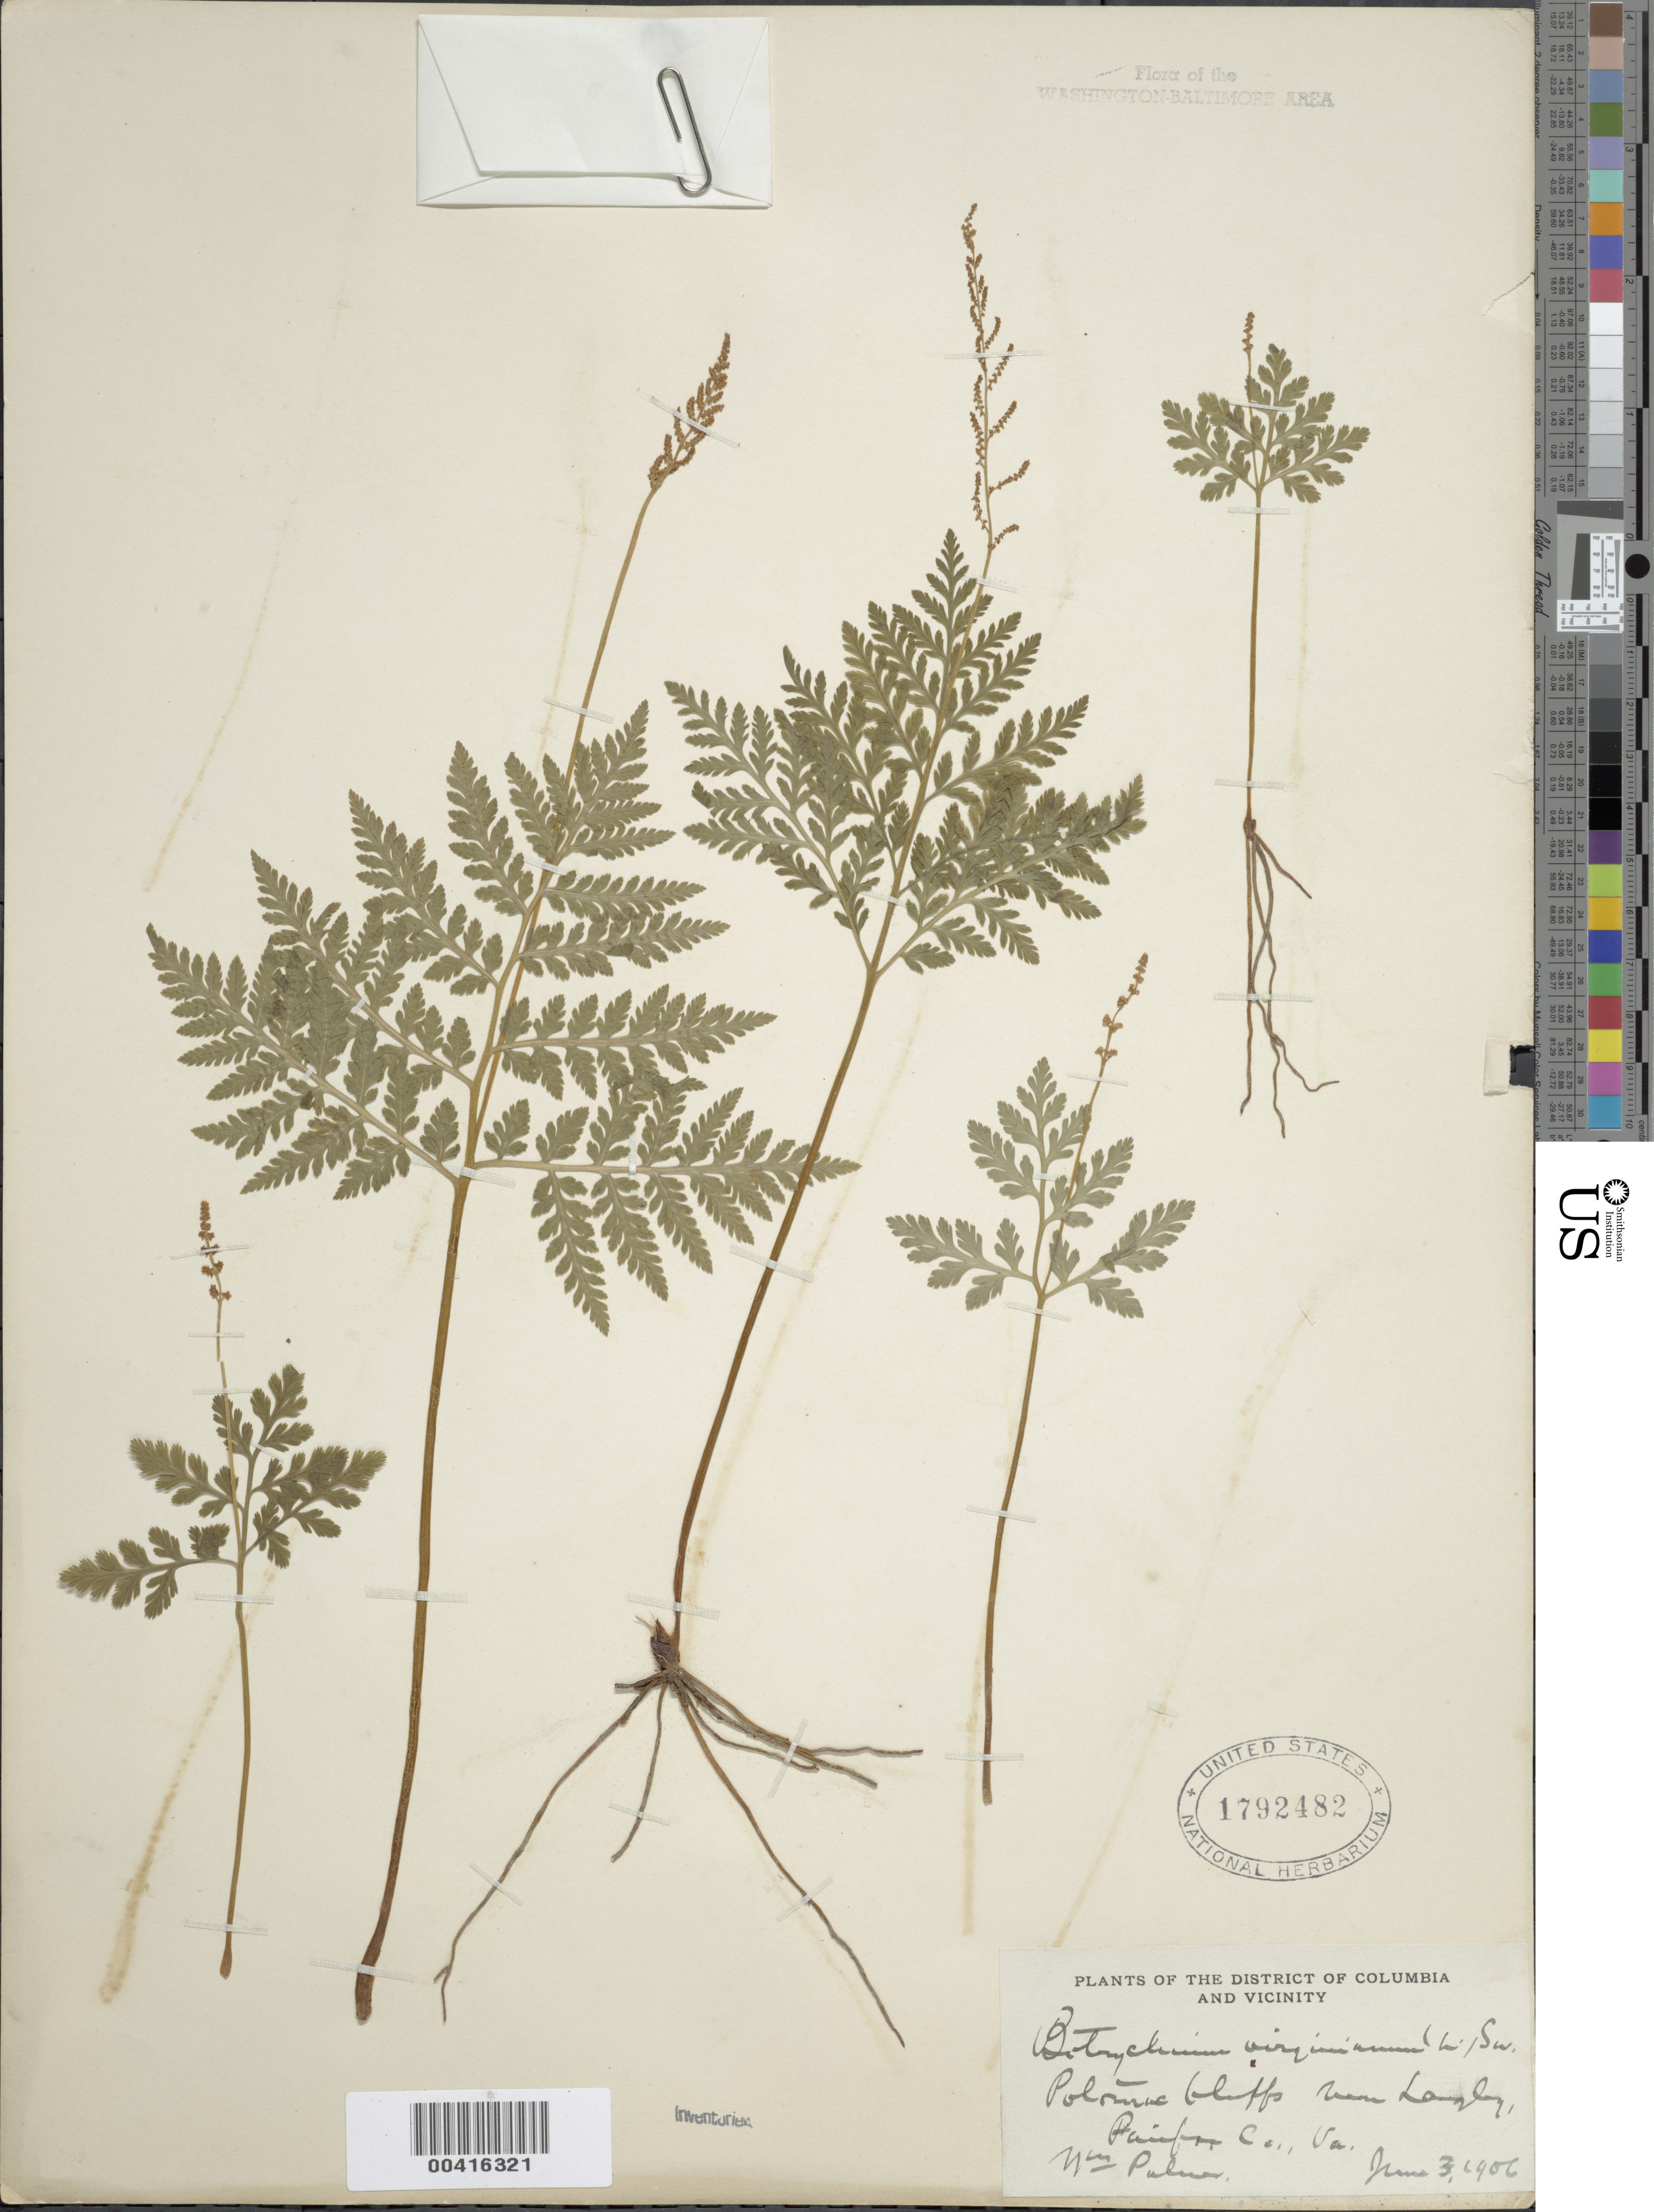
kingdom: Plantae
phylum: Tracheophyta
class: Polypodiopsida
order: Ophioglossales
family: Ophioglossaceae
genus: Botrychium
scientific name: Botrychium virginianum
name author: (L.) Sw.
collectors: W. Palmer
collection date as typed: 03 Jun 1906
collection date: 1906-06-03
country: United States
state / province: Virginia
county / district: Fairfax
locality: Langley vicinity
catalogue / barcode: US 1792482